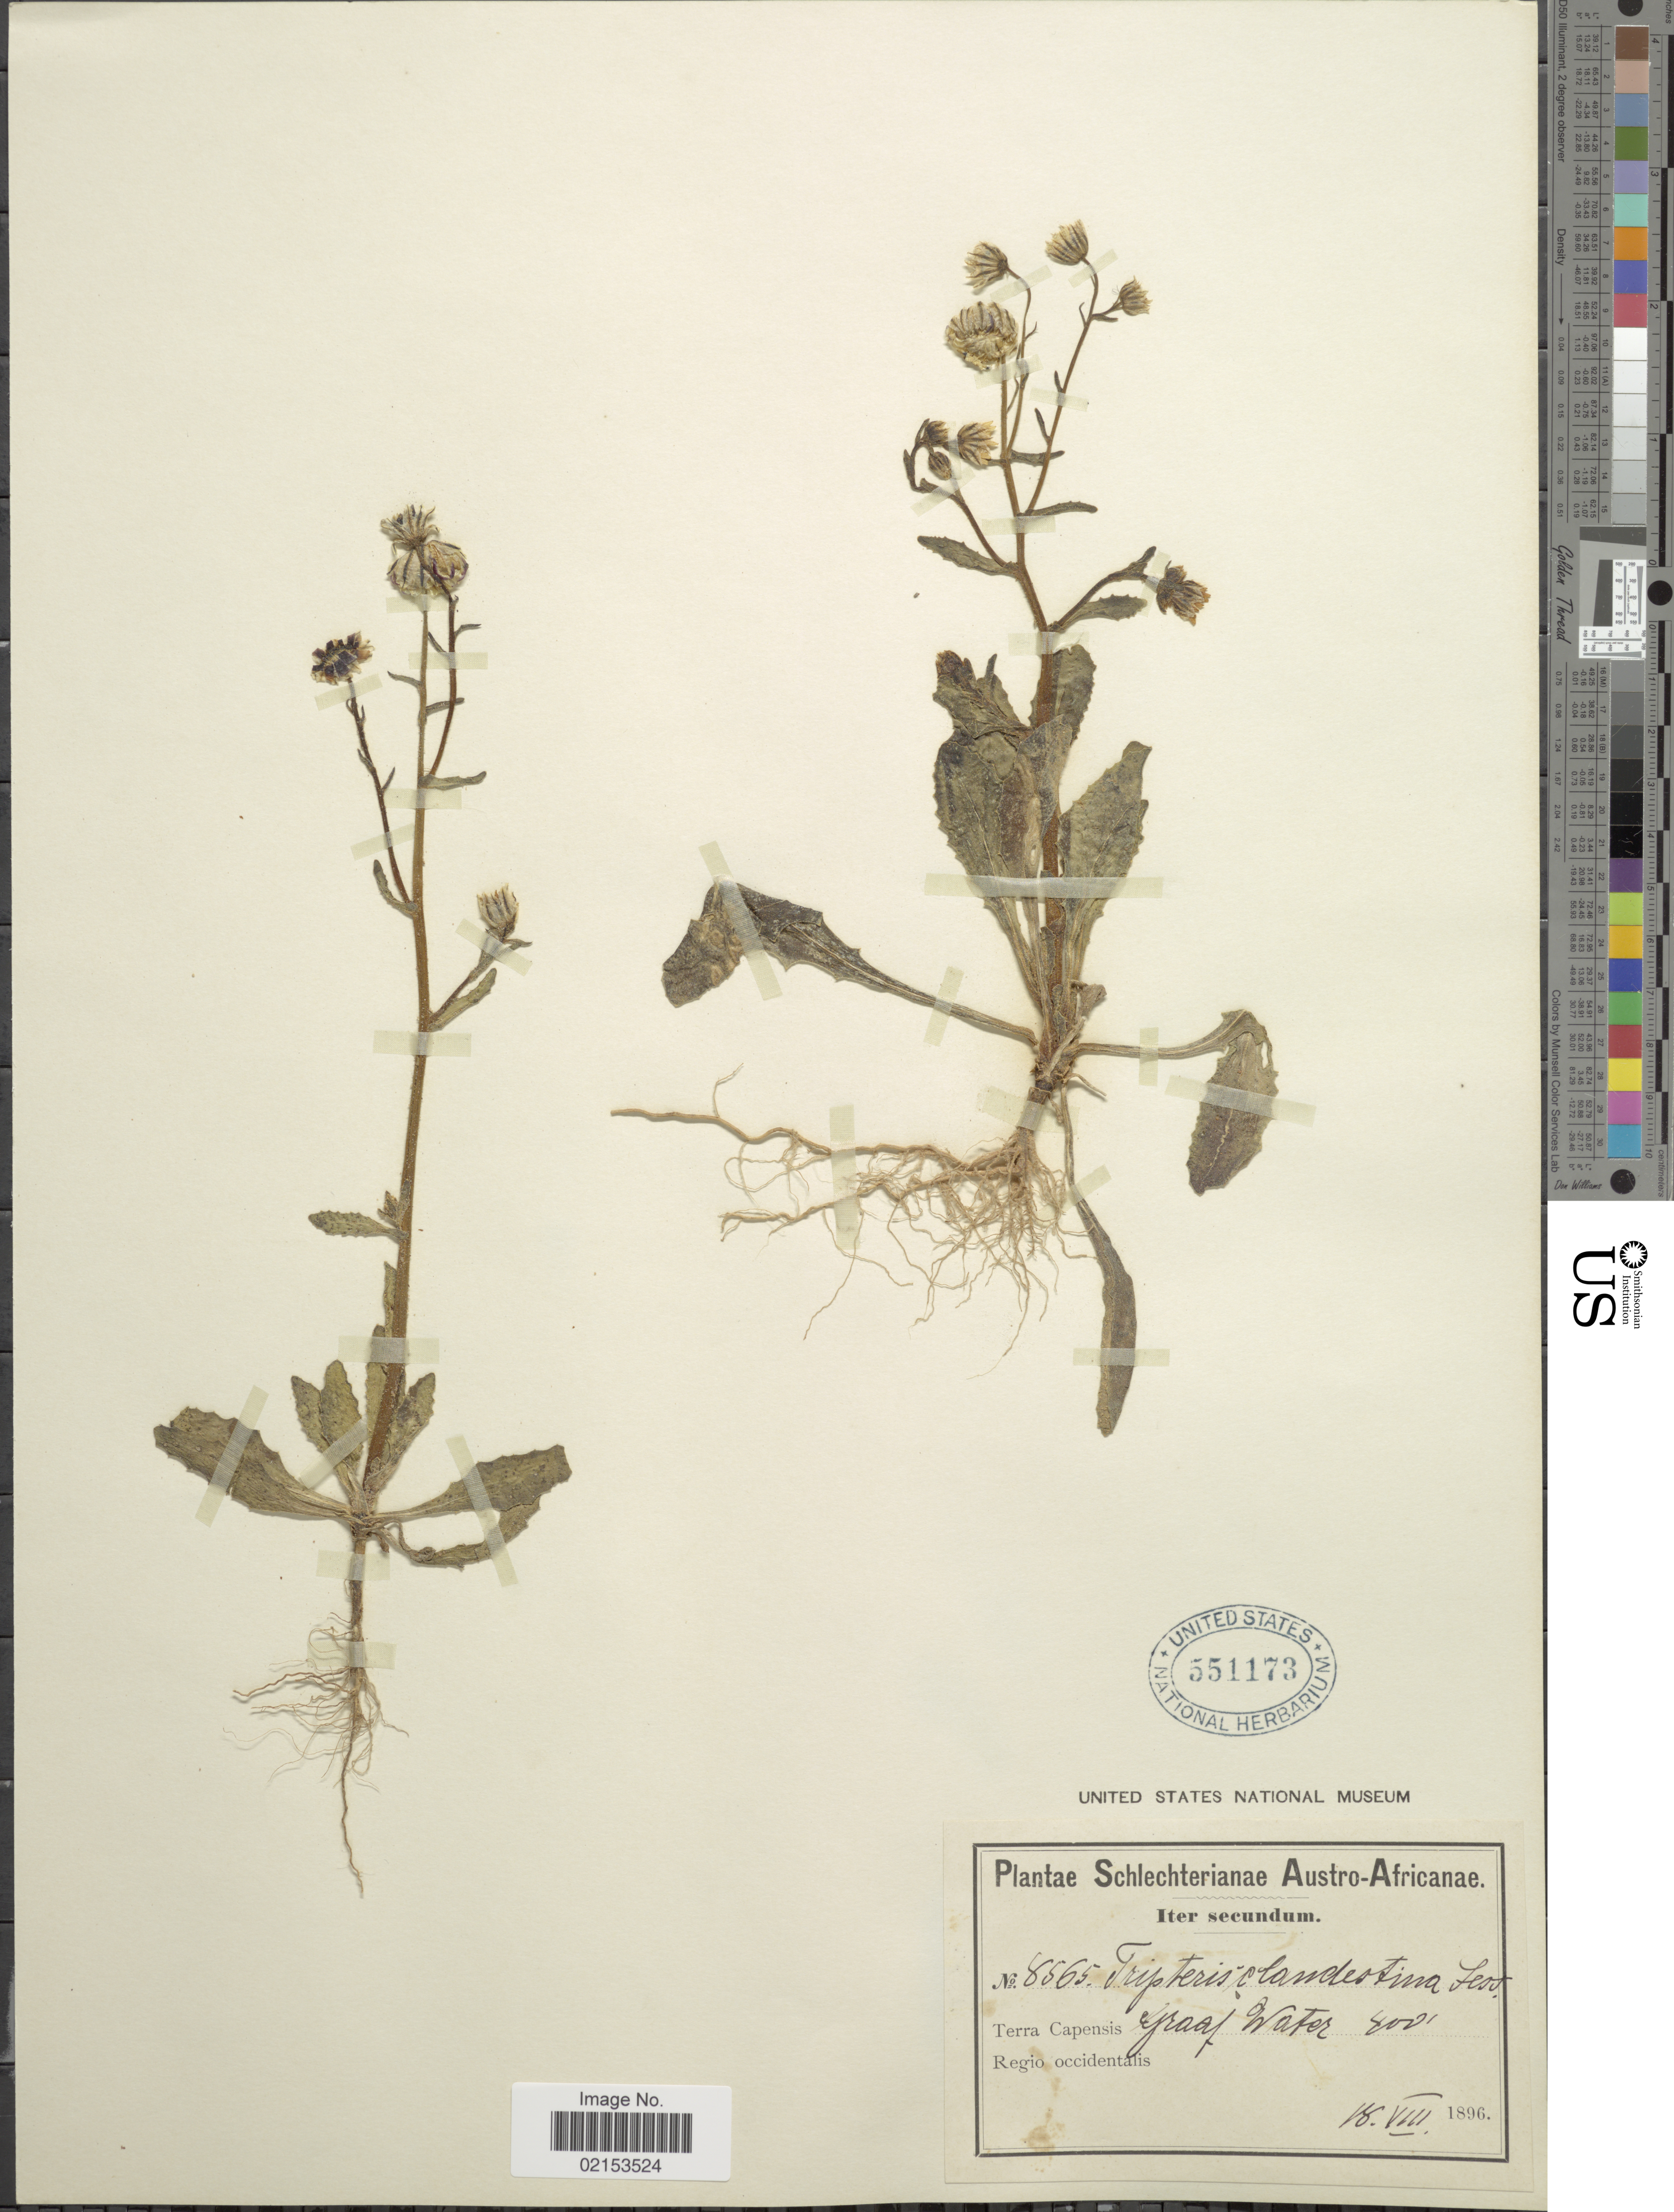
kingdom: Plantae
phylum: Tracheophyta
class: Magnoliopsida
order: Asterales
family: Asteraceae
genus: Osteospermum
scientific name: Osteospermum monstrosum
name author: (Burm. f.) J.C. Manning & Goldblatt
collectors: Schlechter, --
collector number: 8565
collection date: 1896-08-18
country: South Africa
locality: Terra Capensis [illegible text] Regio occidentalis. Iter Secundum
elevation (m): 244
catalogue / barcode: US 551173